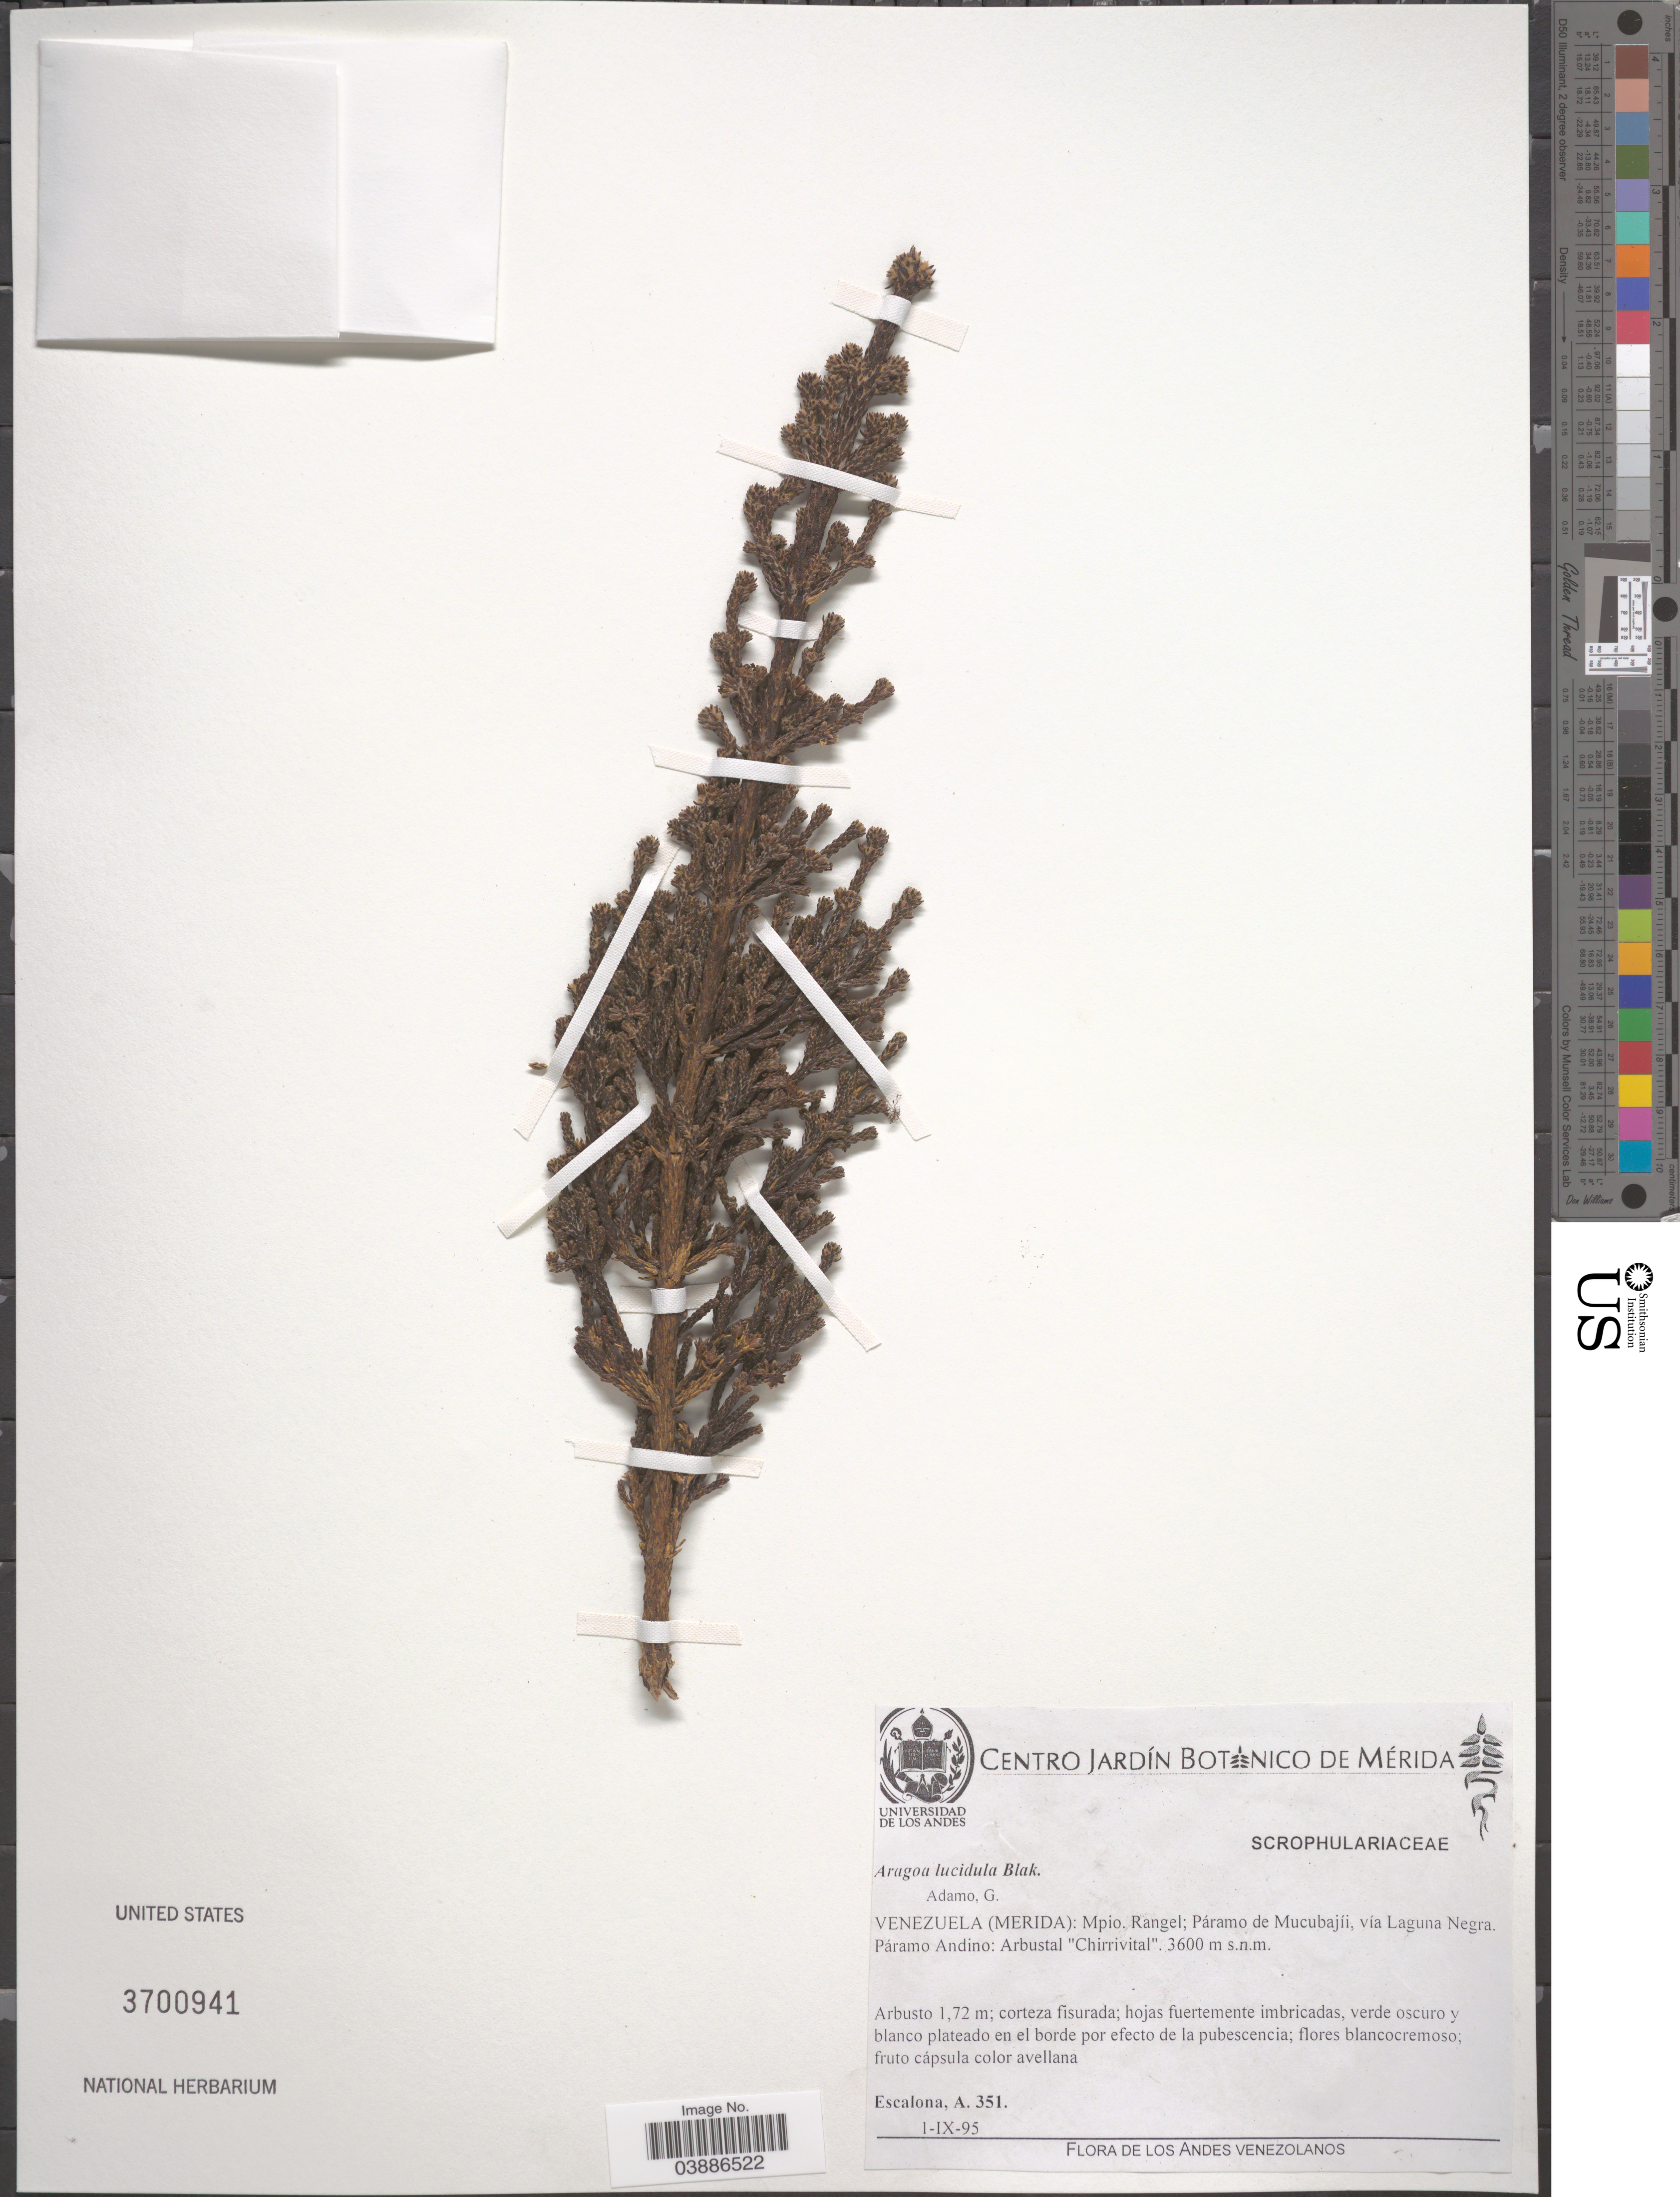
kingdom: Plantae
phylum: Tracheophyta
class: Magnoliopsida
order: Lamiales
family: Plantaginaceae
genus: Aragoa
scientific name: Aragoa lucidula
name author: S.F. Blake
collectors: A. Escalona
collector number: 351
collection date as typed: Transcribed d/m/y: 1/9/95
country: Venezuela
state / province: Merida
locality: Mpio. Rangel; Páramo de Mucubajíi, vía Laguna Negra. Páramo Andino: Arbustal 'Chirrivital'.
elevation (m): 3600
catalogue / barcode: US 3700941